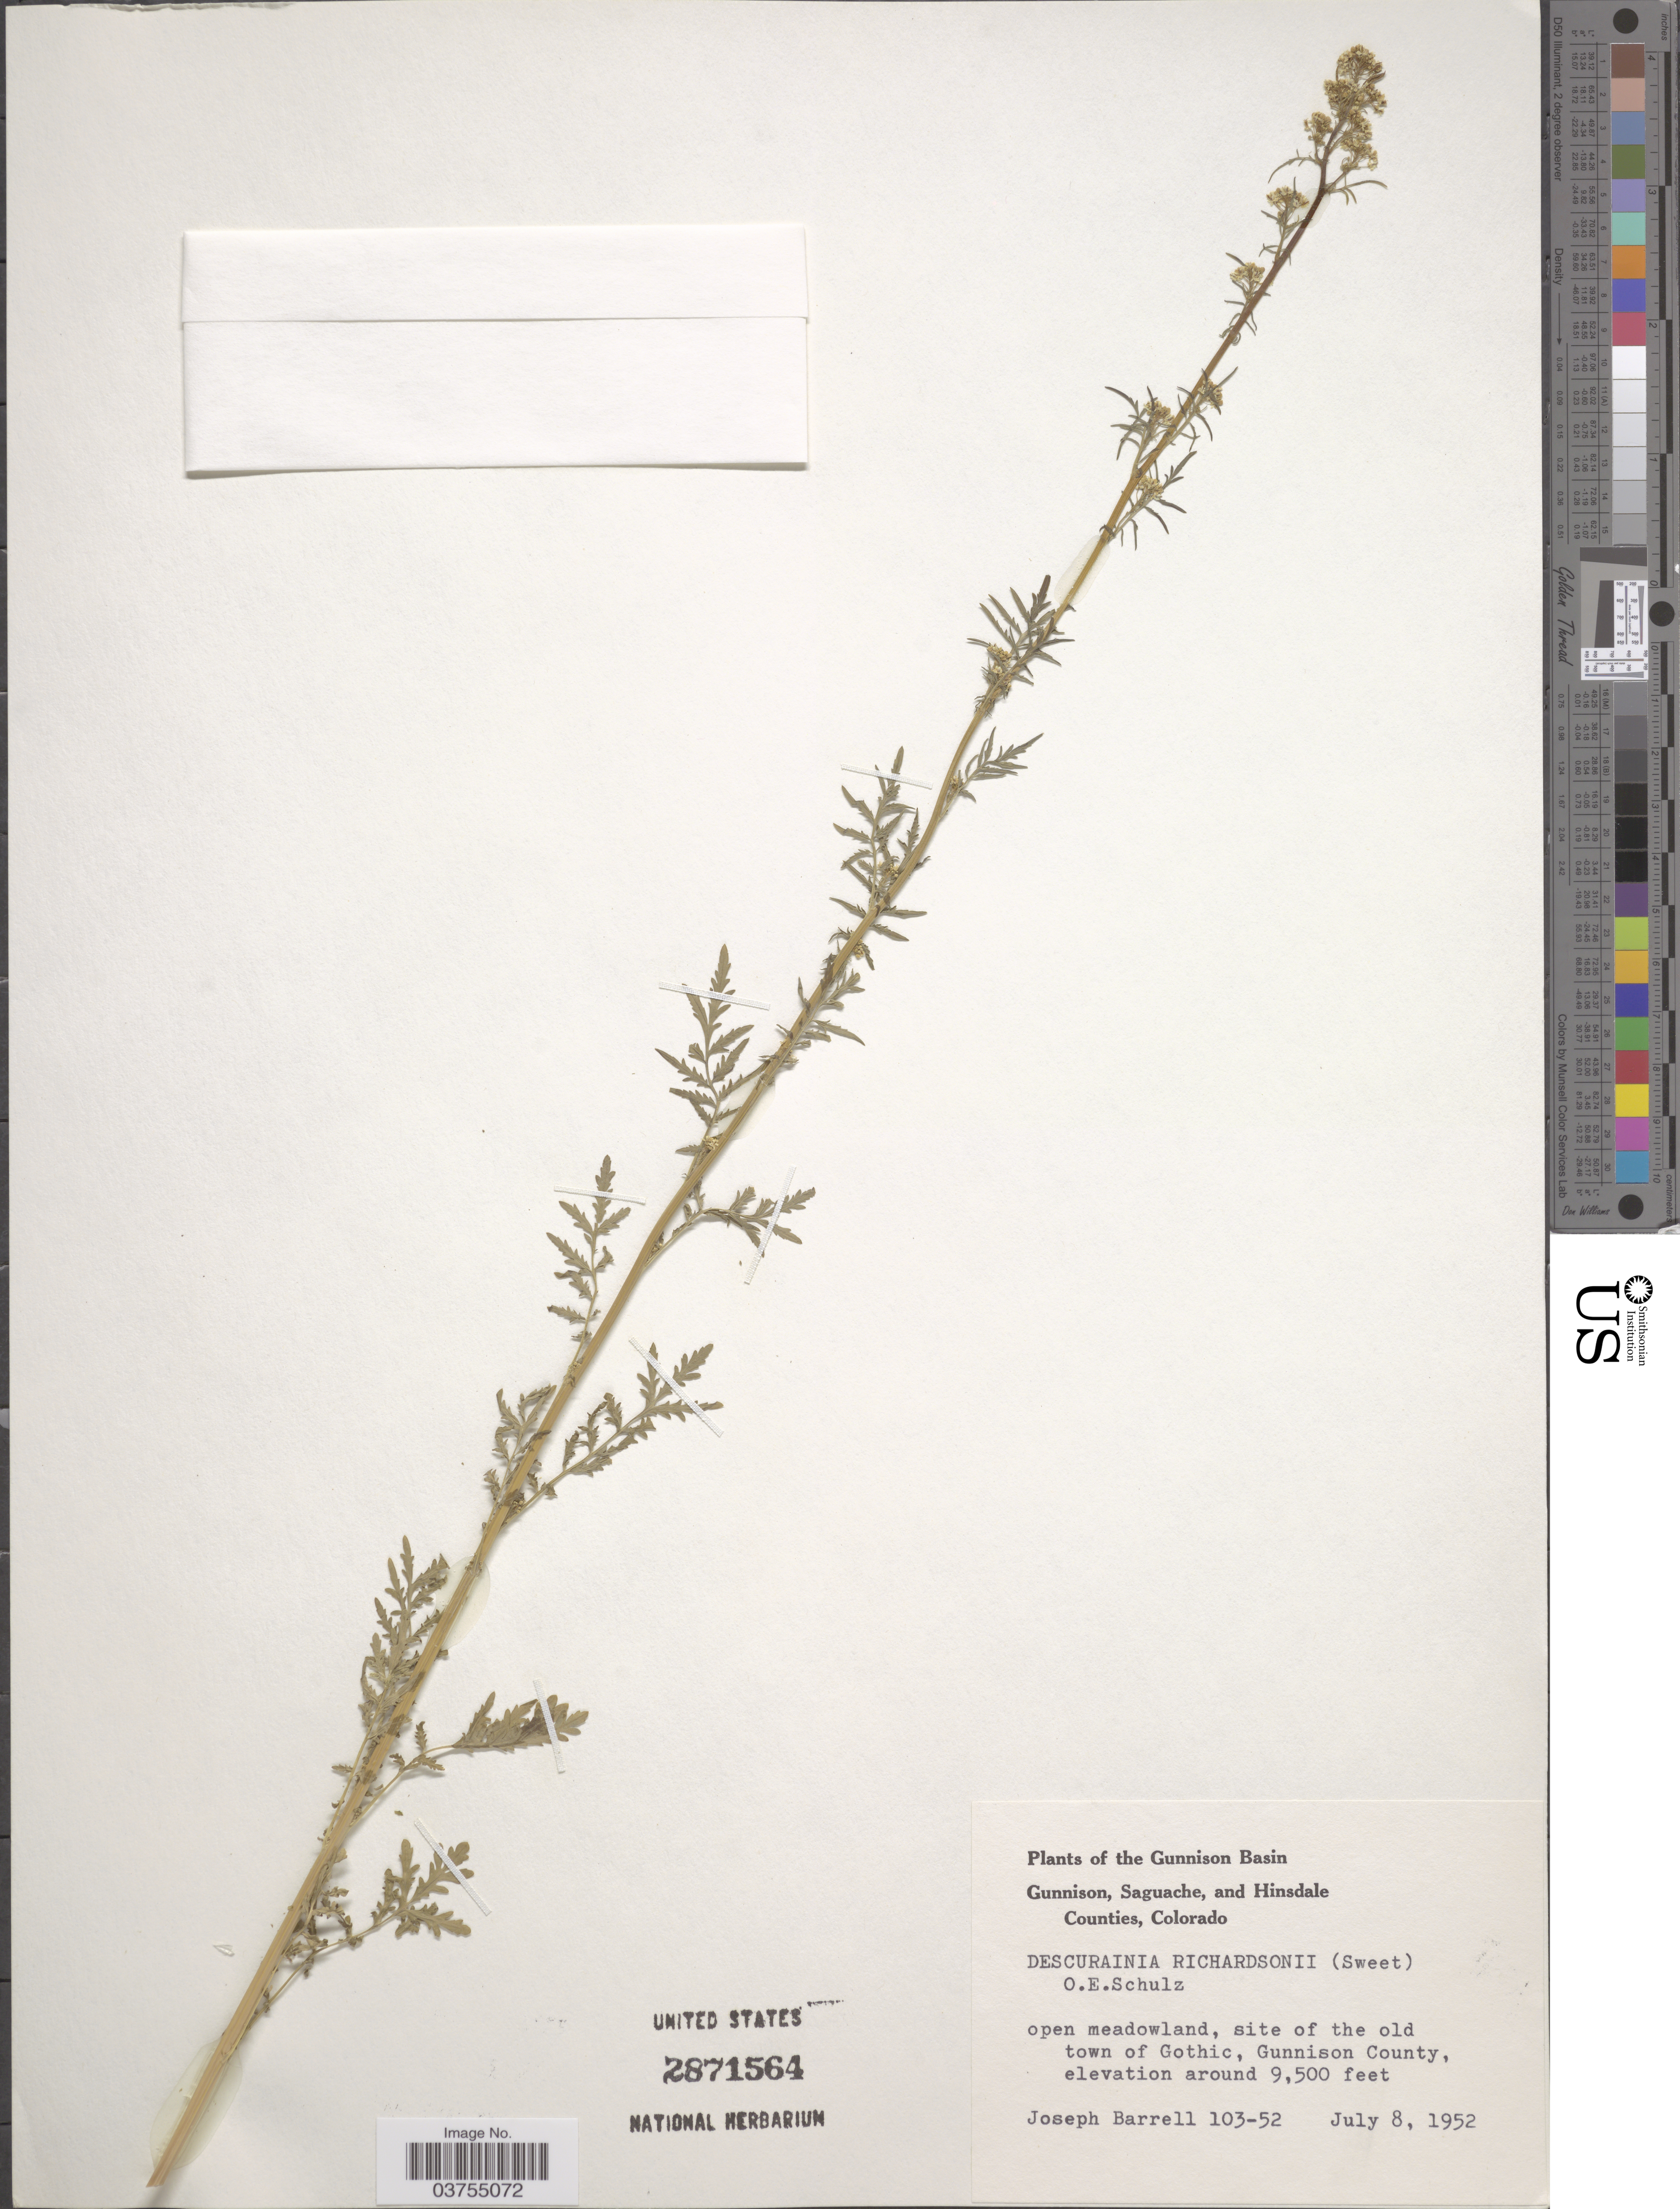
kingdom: Plantae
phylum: Tracheophyta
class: Magnoliopsida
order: Brassicales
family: Brassicaceae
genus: Descurainia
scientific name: Descurainia richardsonii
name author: (C.A. Mey.) O.E. Schulz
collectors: J. Barrell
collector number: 103-52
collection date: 1952-07-08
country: United States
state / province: Colorado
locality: The Gunnison Basin. Site of the old town of Gothic, Gunnison County.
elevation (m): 2896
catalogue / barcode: US 2871564